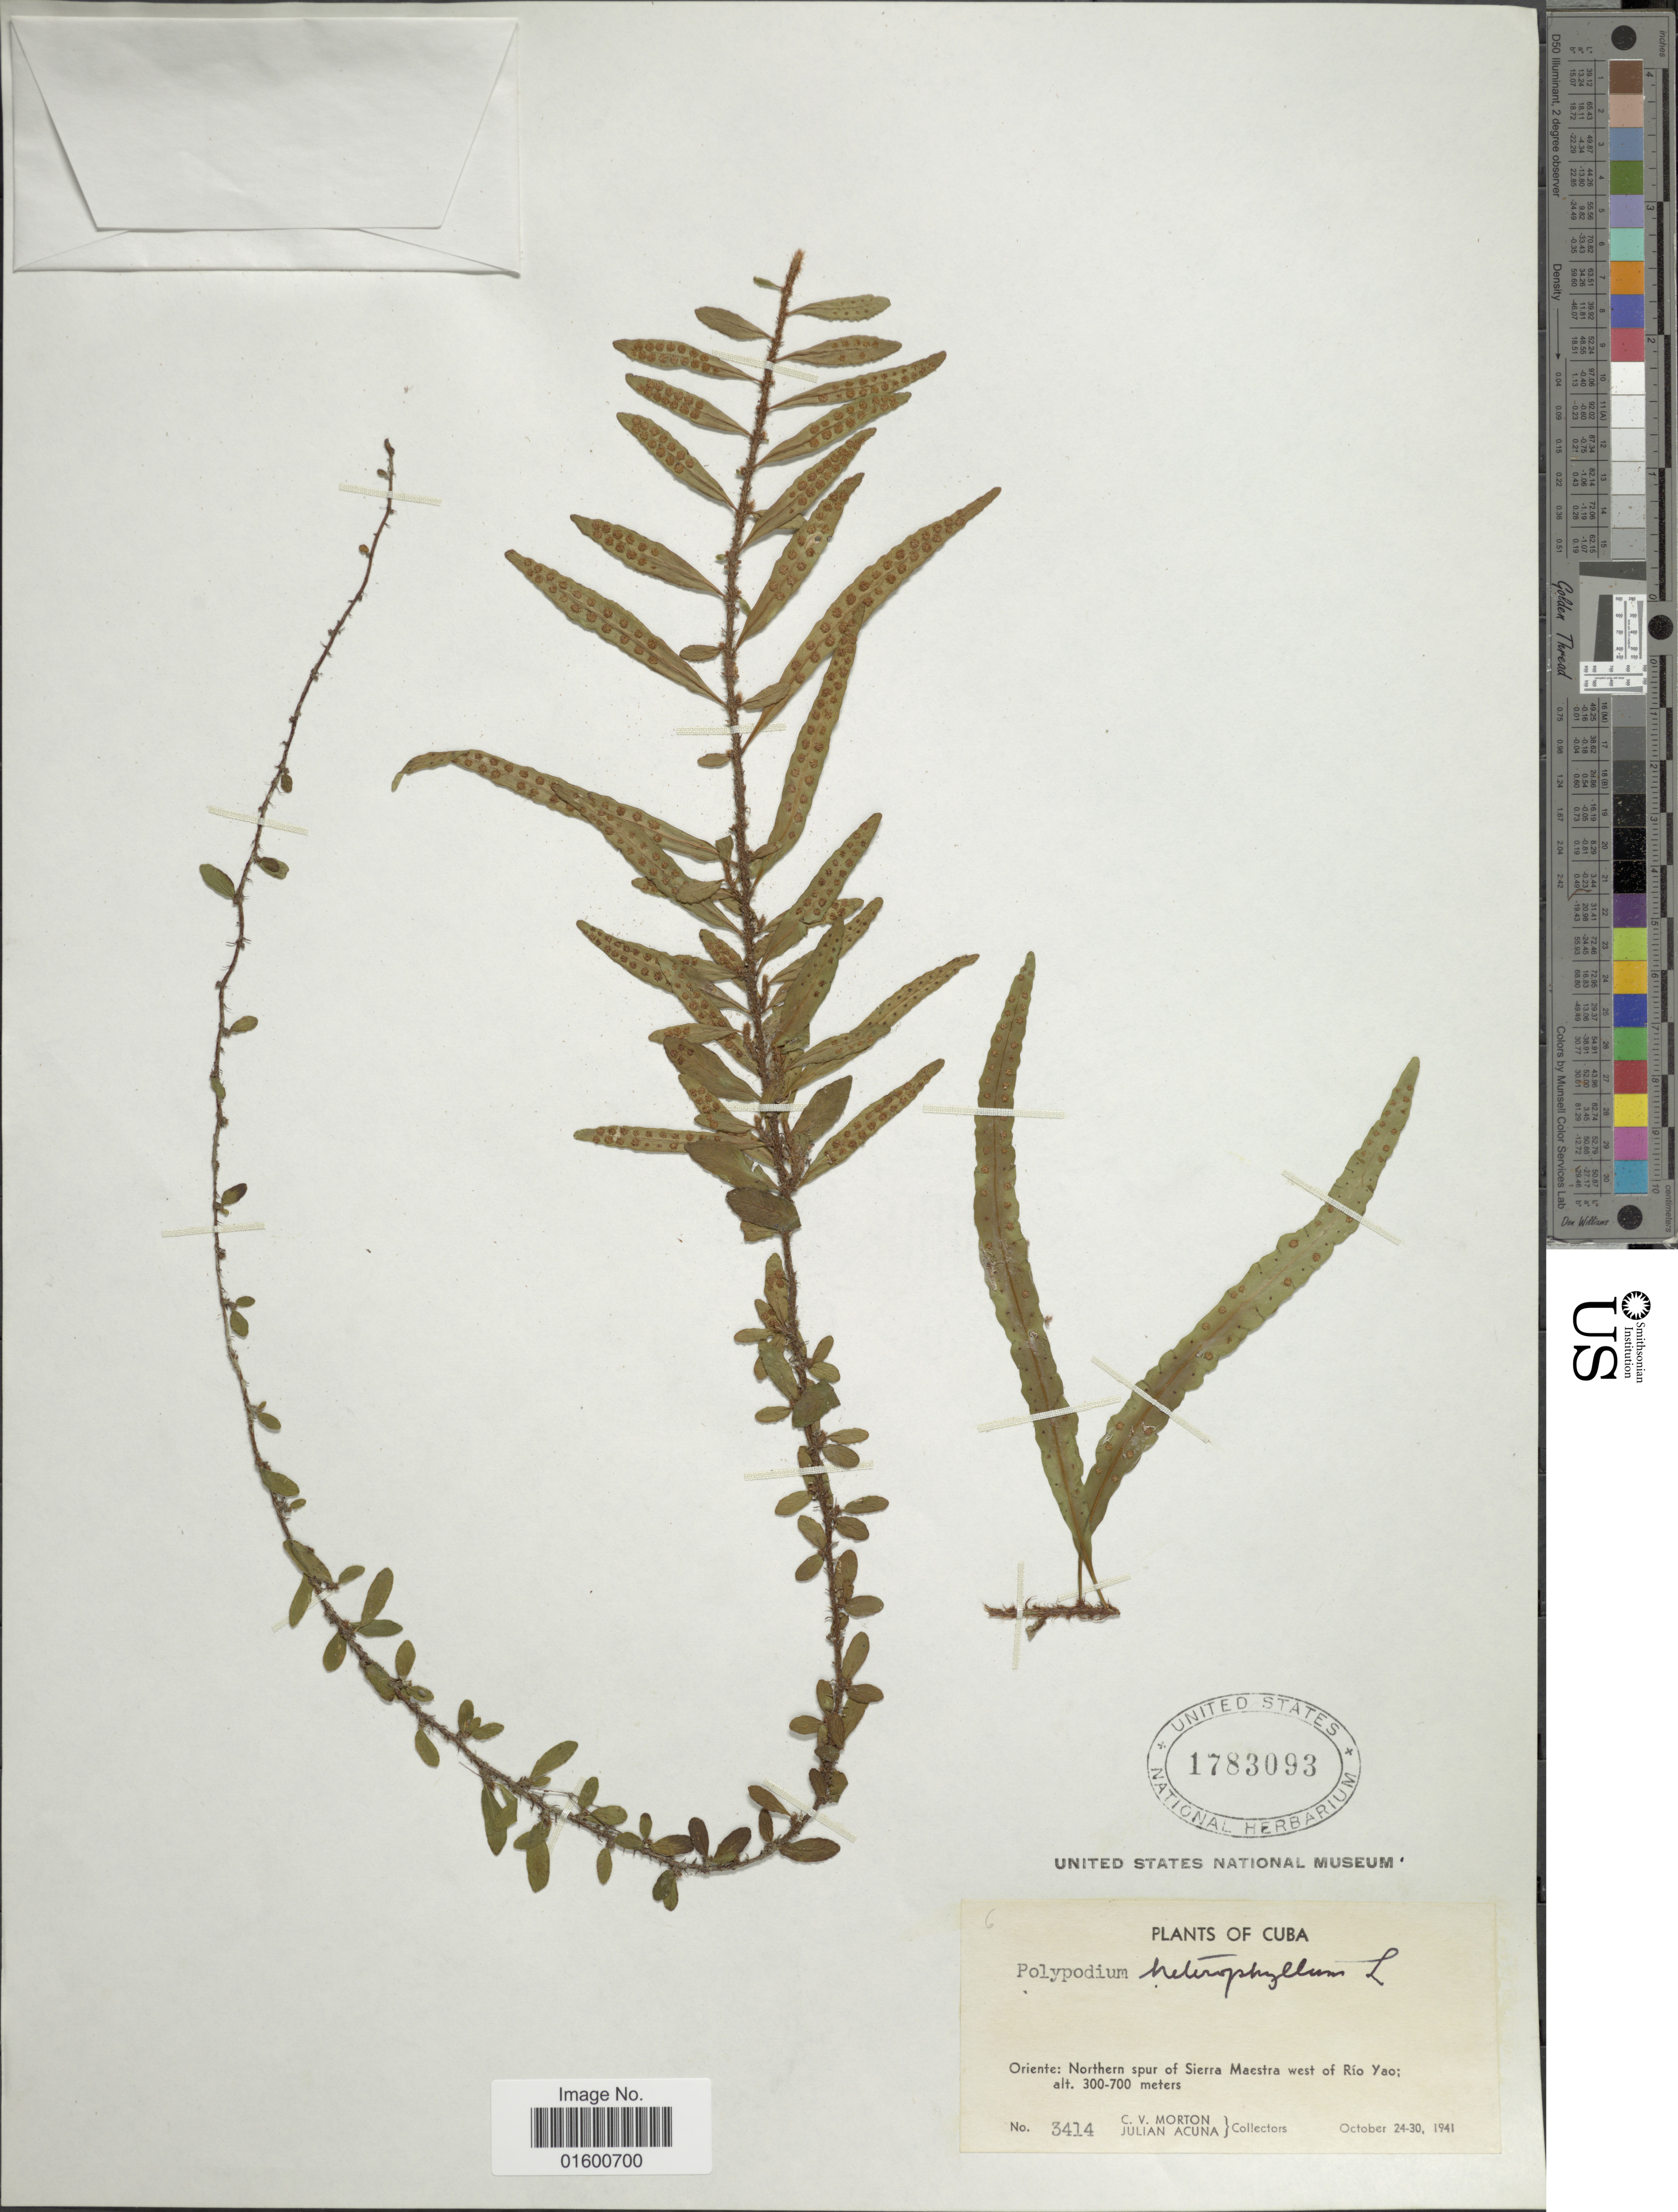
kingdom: Plantae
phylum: Tracheophyta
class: Polypodiopsida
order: Polypodiales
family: Polypodiaceae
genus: Microgramma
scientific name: Microgramma heterophylla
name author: (L.) Wherry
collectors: C. V. Morton & J. B. Acuña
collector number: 3414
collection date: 1941-10-24/1941-10-30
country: Cuba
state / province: Oriente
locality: Oriente: Northern spur of Sierra Maestra west of Rio Yao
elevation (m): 300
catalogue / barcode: US 1783093